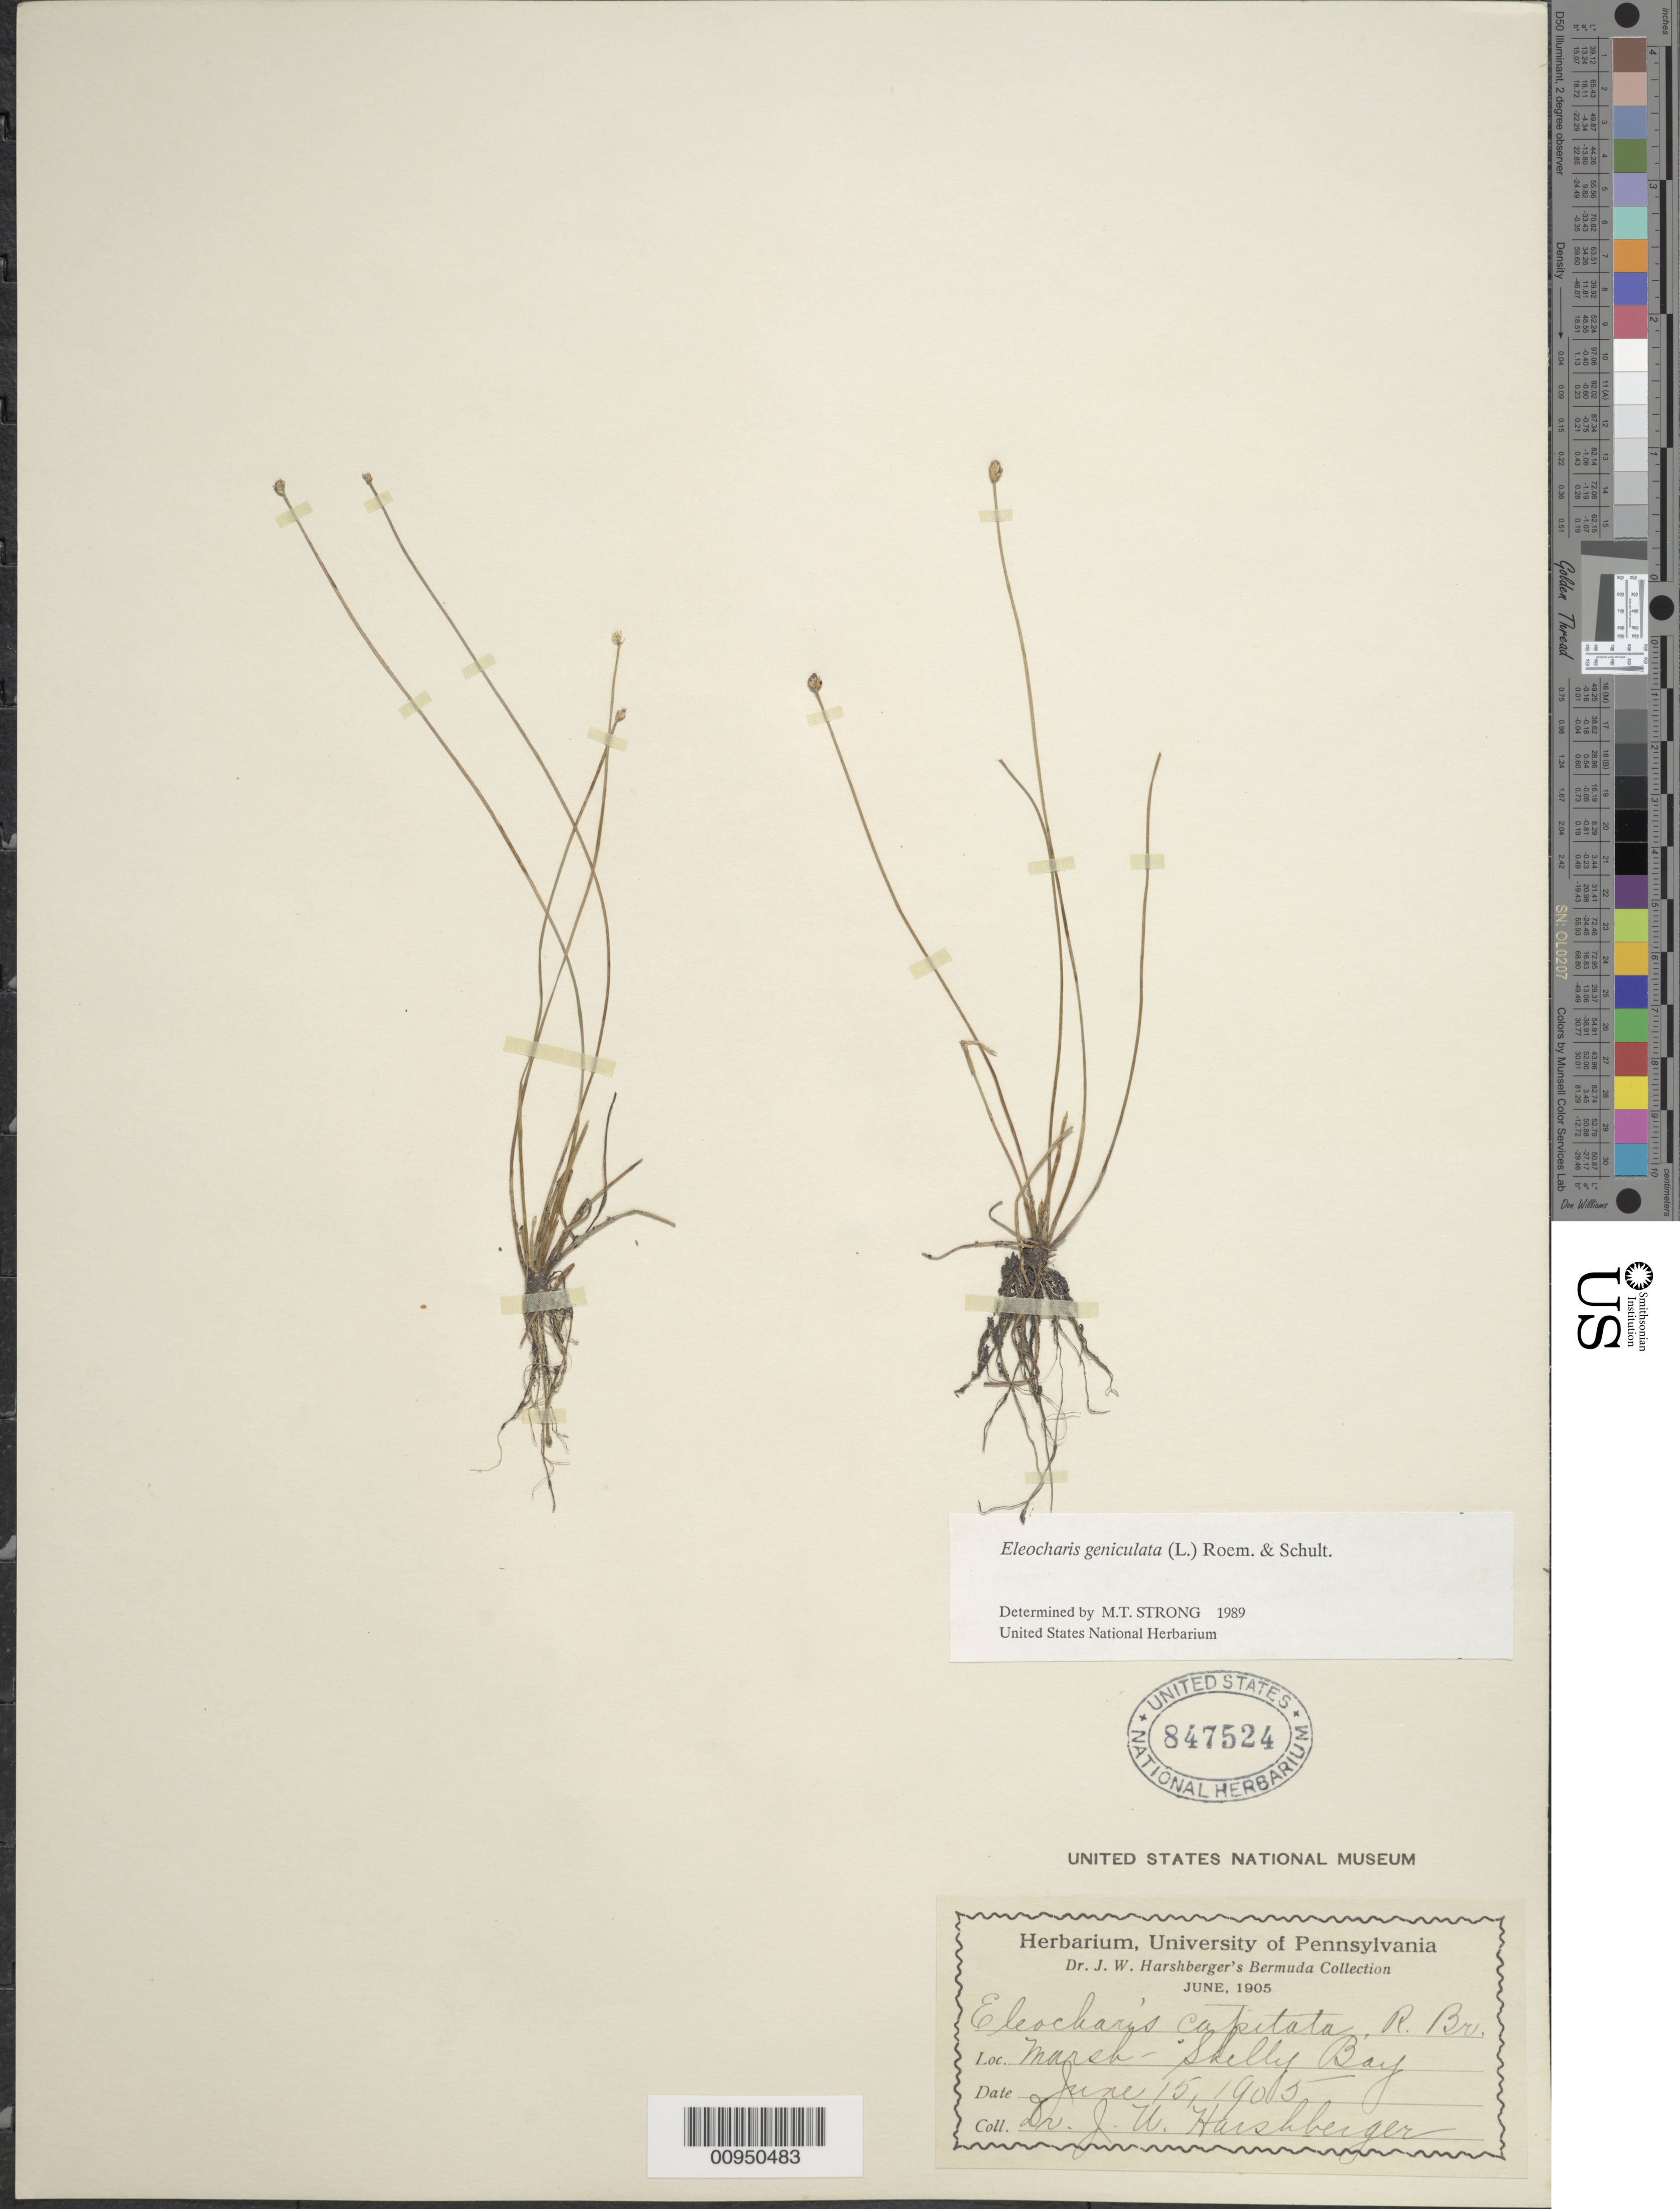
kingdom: Plantae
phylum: Tracheophyta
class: Liliopsida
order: Poales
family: Cyperaceae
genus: Eleocharis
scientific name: Eleocharis geniculata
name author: (L.) Roem. & Schult.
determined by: Strong, M. T., (US), Smithsonian Institution - National Museum of Natural History (UNITED STATES)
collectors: J. W. Harshberger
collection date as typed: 15 Jun 1905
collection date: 1905-06-15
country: Bermuda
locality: Marsh, Shelly Bay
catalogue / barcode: US 847524